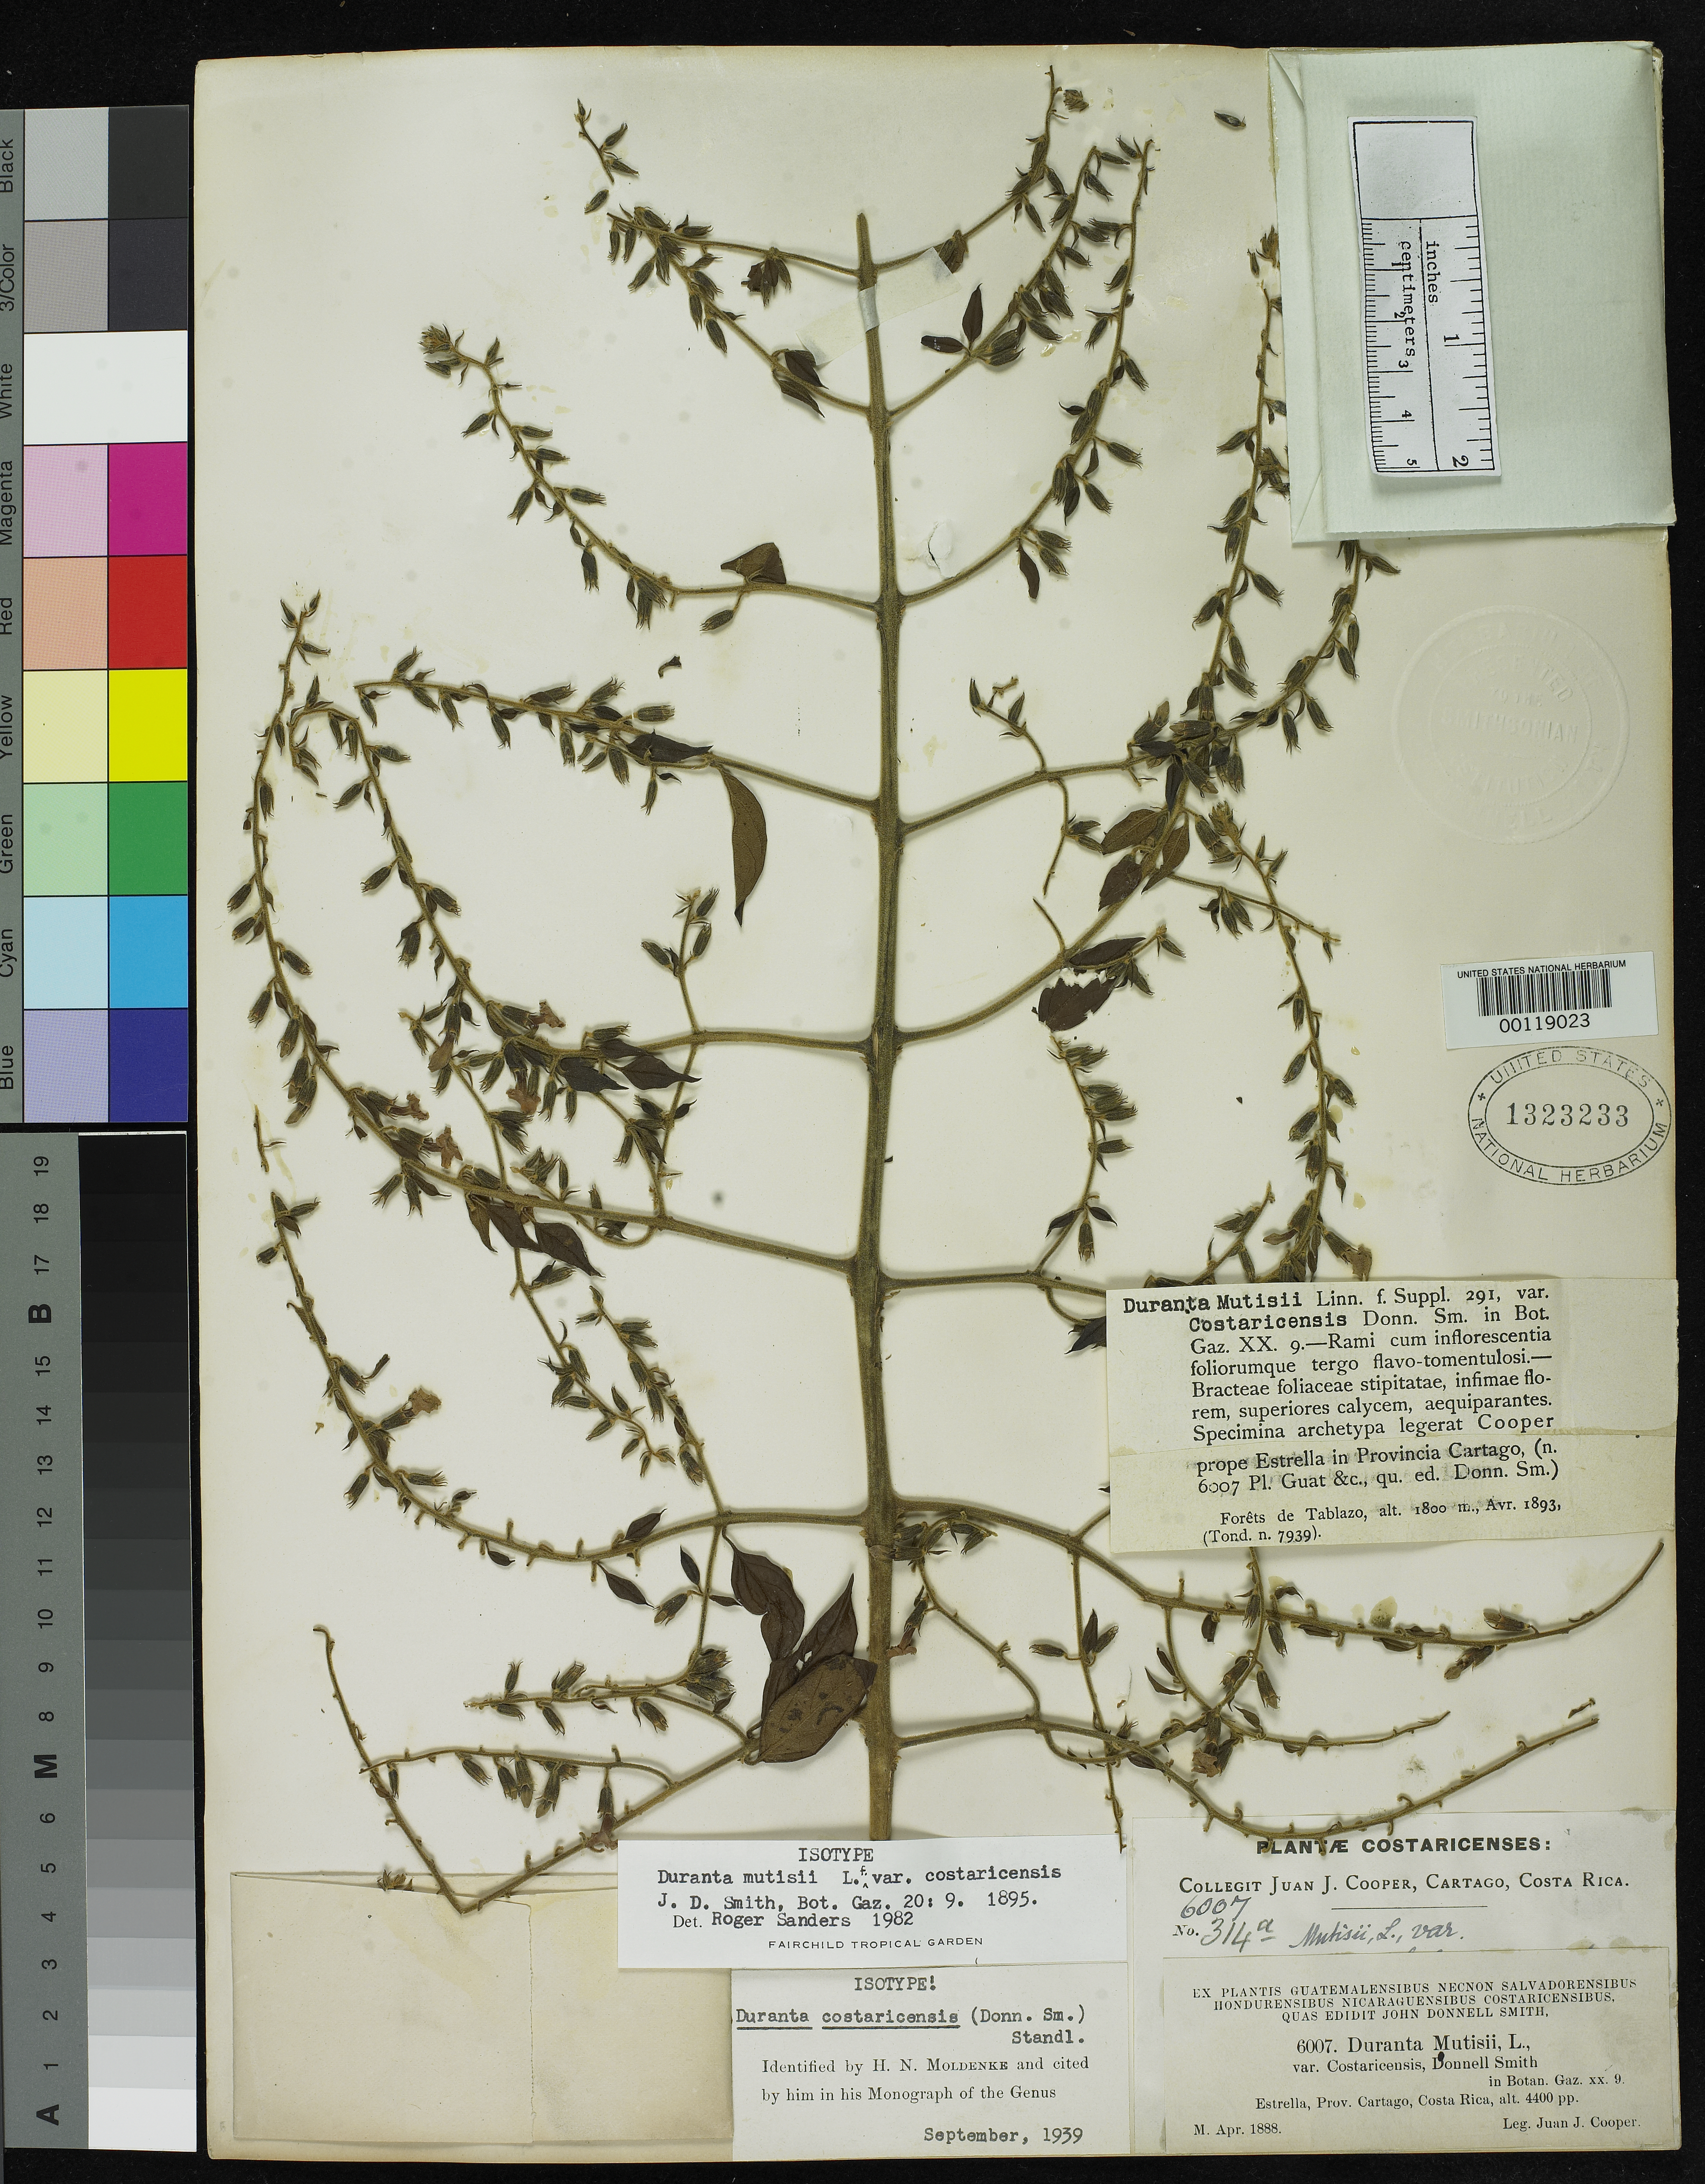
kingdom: Plantae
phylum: Tracheophyta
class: Magnoliopsida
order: Lamiales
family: Verbenaceae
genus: Duranta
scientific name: Duranta mutisii var. costaricensis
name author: Donn. Sm.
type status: Isotype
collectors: J. J. Cooper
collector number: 6007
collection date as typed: Apr 1888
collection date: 1888-04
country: Costa Rica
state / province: Cartago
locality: Estrella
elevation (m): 1341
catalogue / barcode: US 1323233